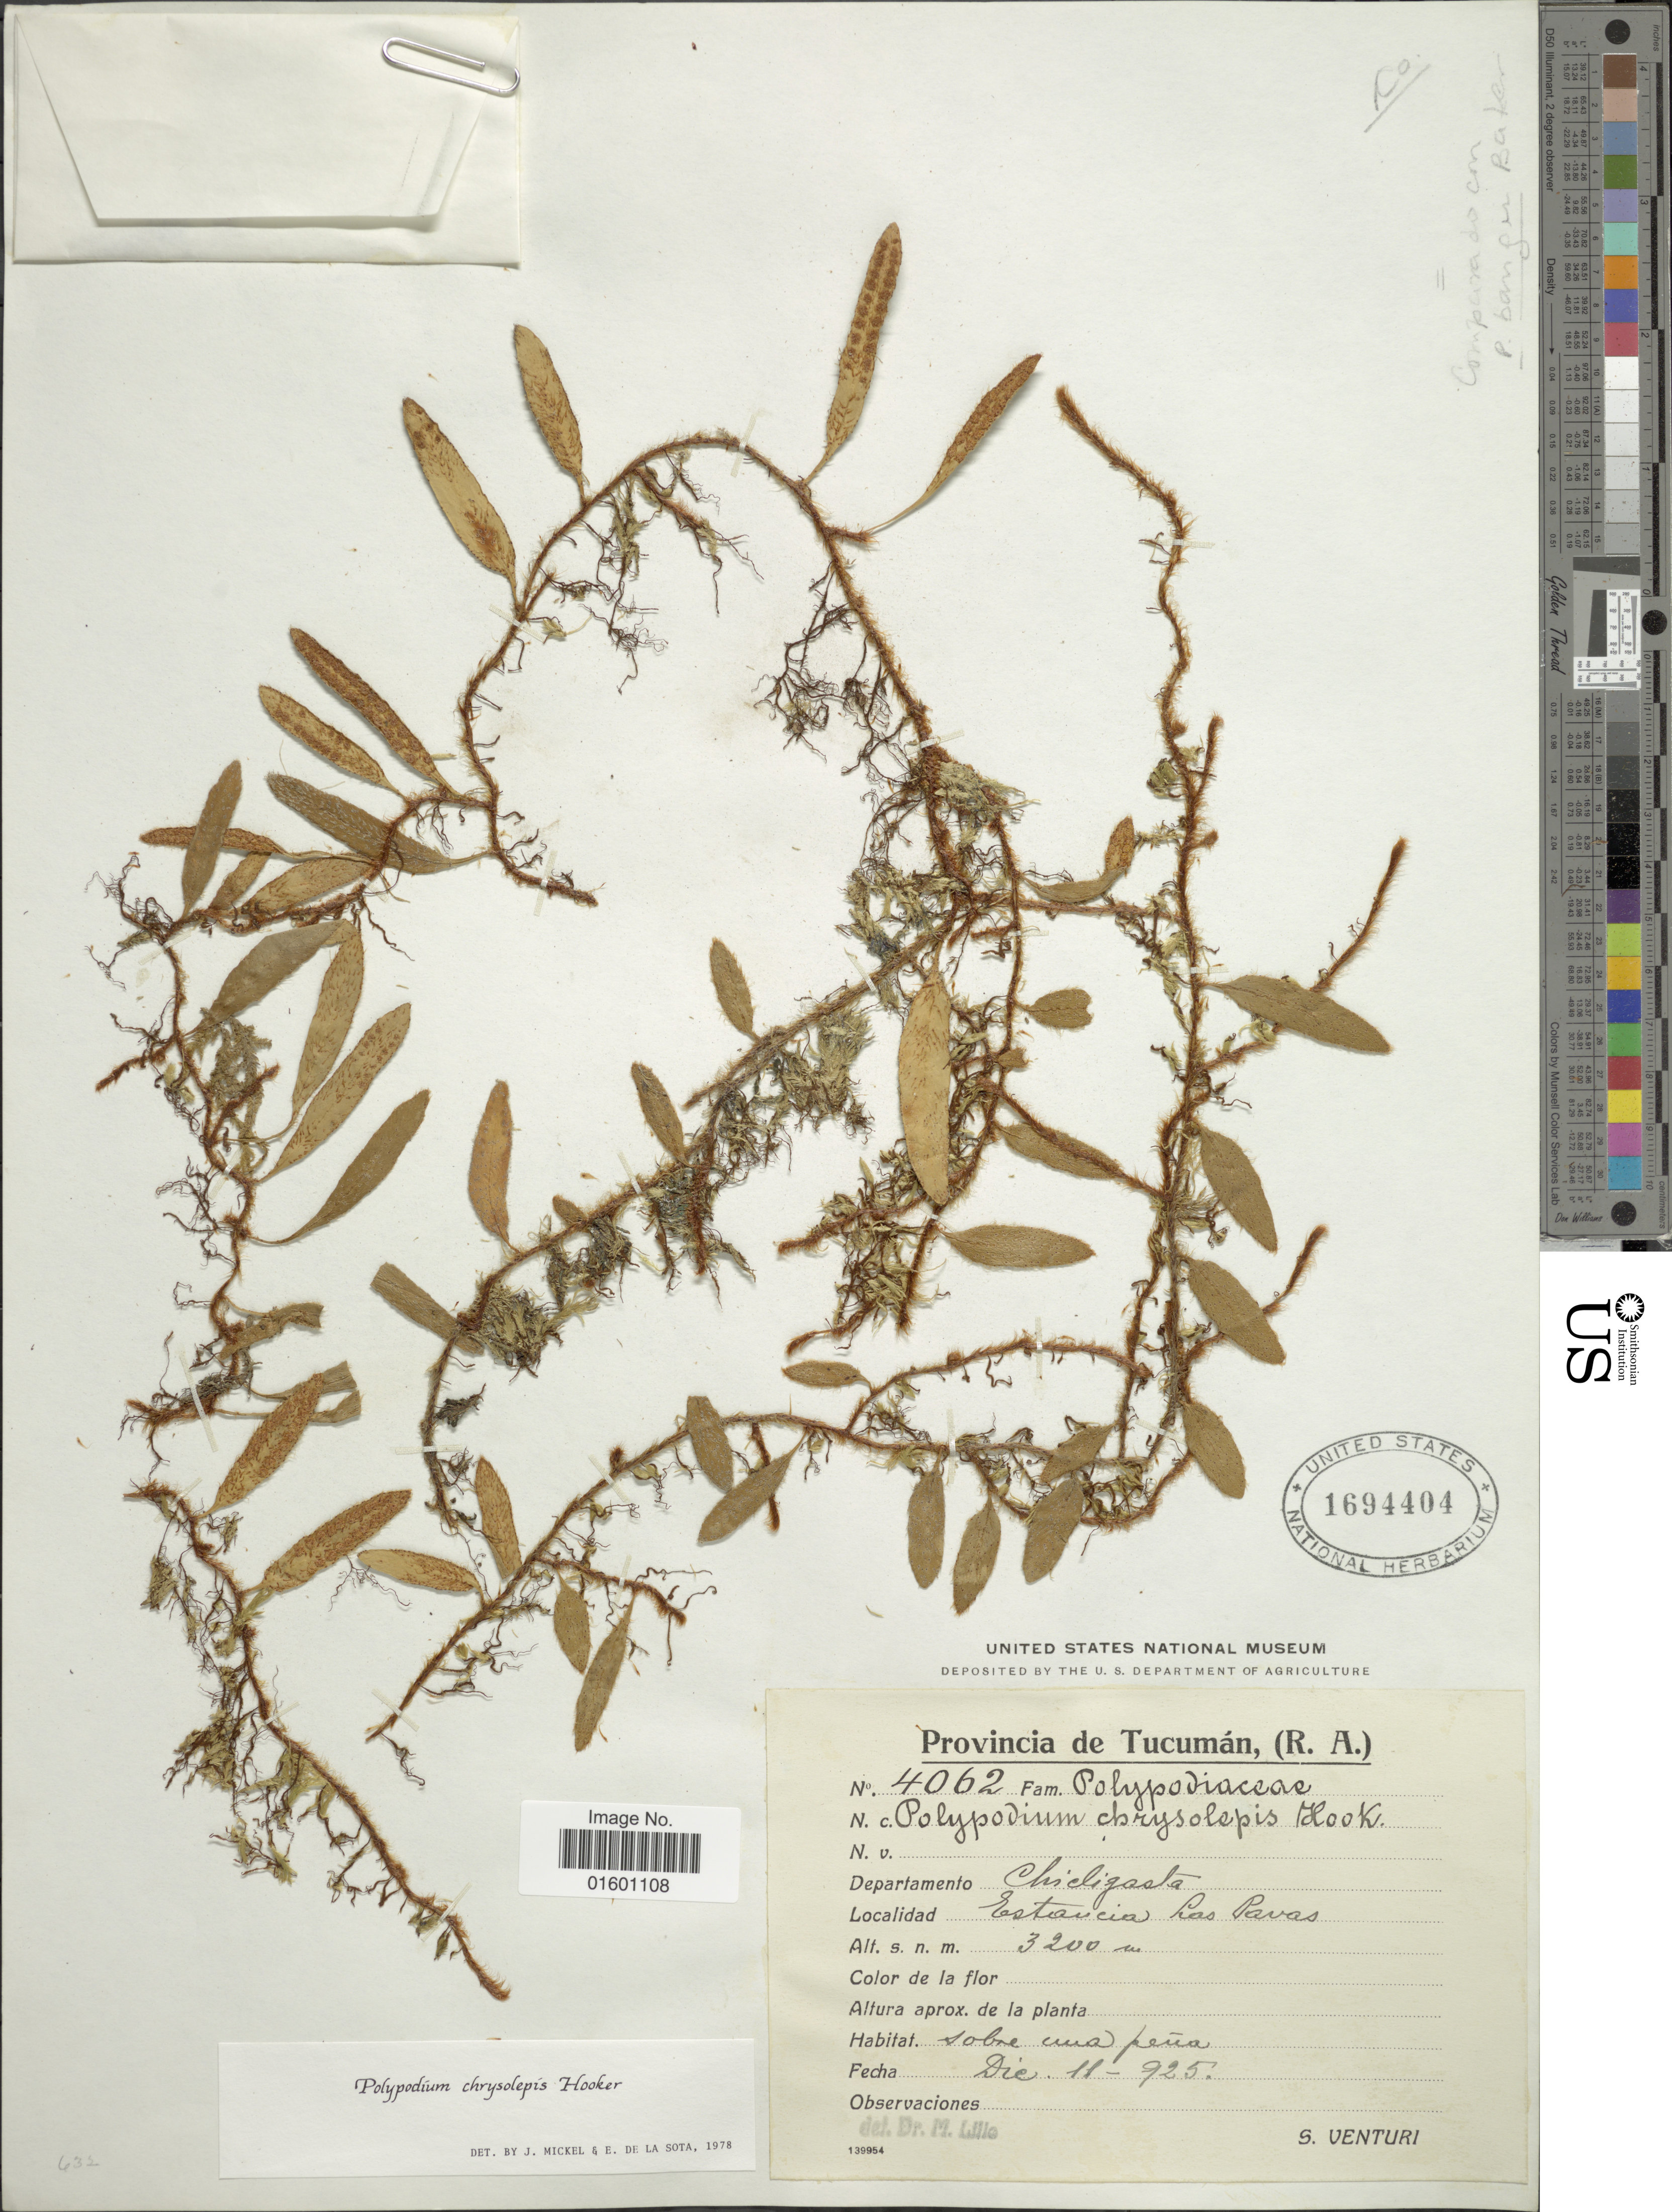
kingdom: Plantae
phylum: Tracheophyta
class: Polypodiopsida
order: Polypodiales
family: Polypodiaceae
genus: Microgramma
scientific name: Microgramma chrysolepis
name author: (Hook.) Crabbe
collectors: S. Venturi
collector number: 4062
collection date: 1925-12-11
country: Argentina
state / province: Tucuman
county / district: Chicligasta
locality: Estancia Las Pavas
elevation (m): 3200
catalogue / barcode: US 1694404